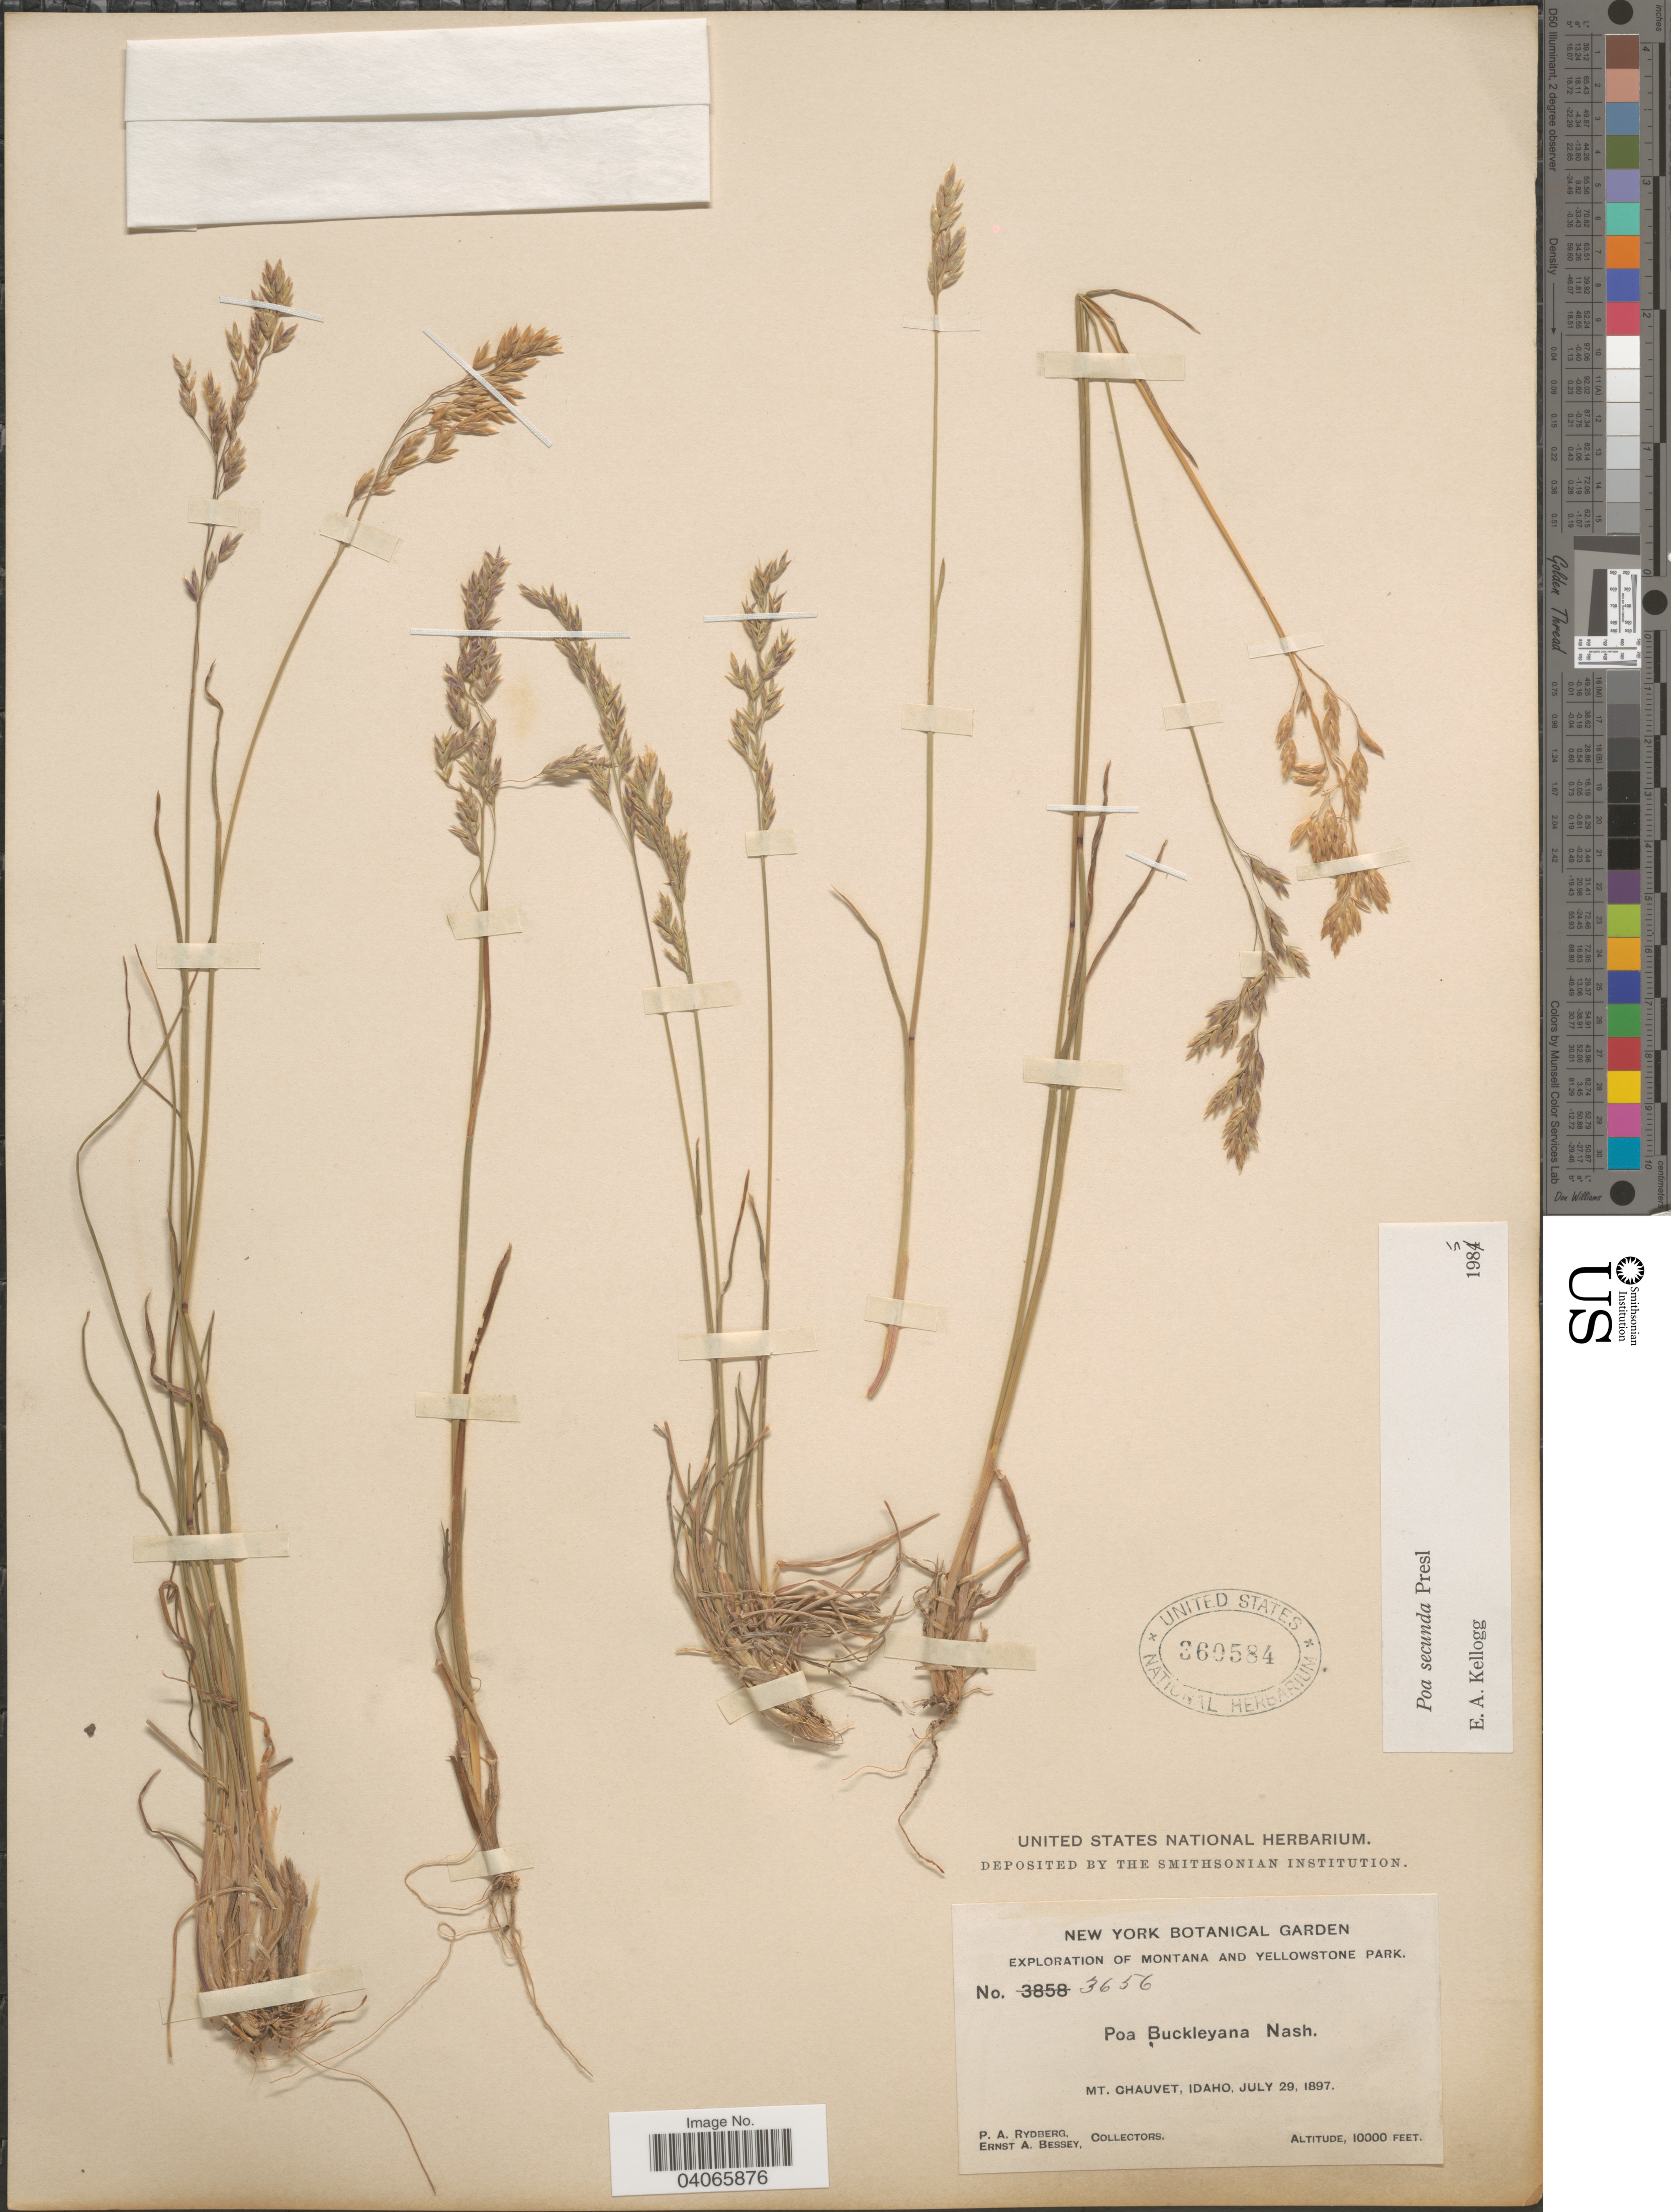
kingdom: Plantae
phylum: Tracheophyta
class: Liliopsida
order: Poales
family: Poaceae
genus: Poa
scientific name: Poa secunda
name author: J. Presl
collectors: P. A. Rydberg & E. A. Bessey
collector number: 3656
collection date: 1897-07-29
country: United States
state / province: Idaho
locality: Exploration of Montana and Yellowstone Park. Mt. Chauvet.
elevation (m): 3048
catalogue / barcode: US 360584